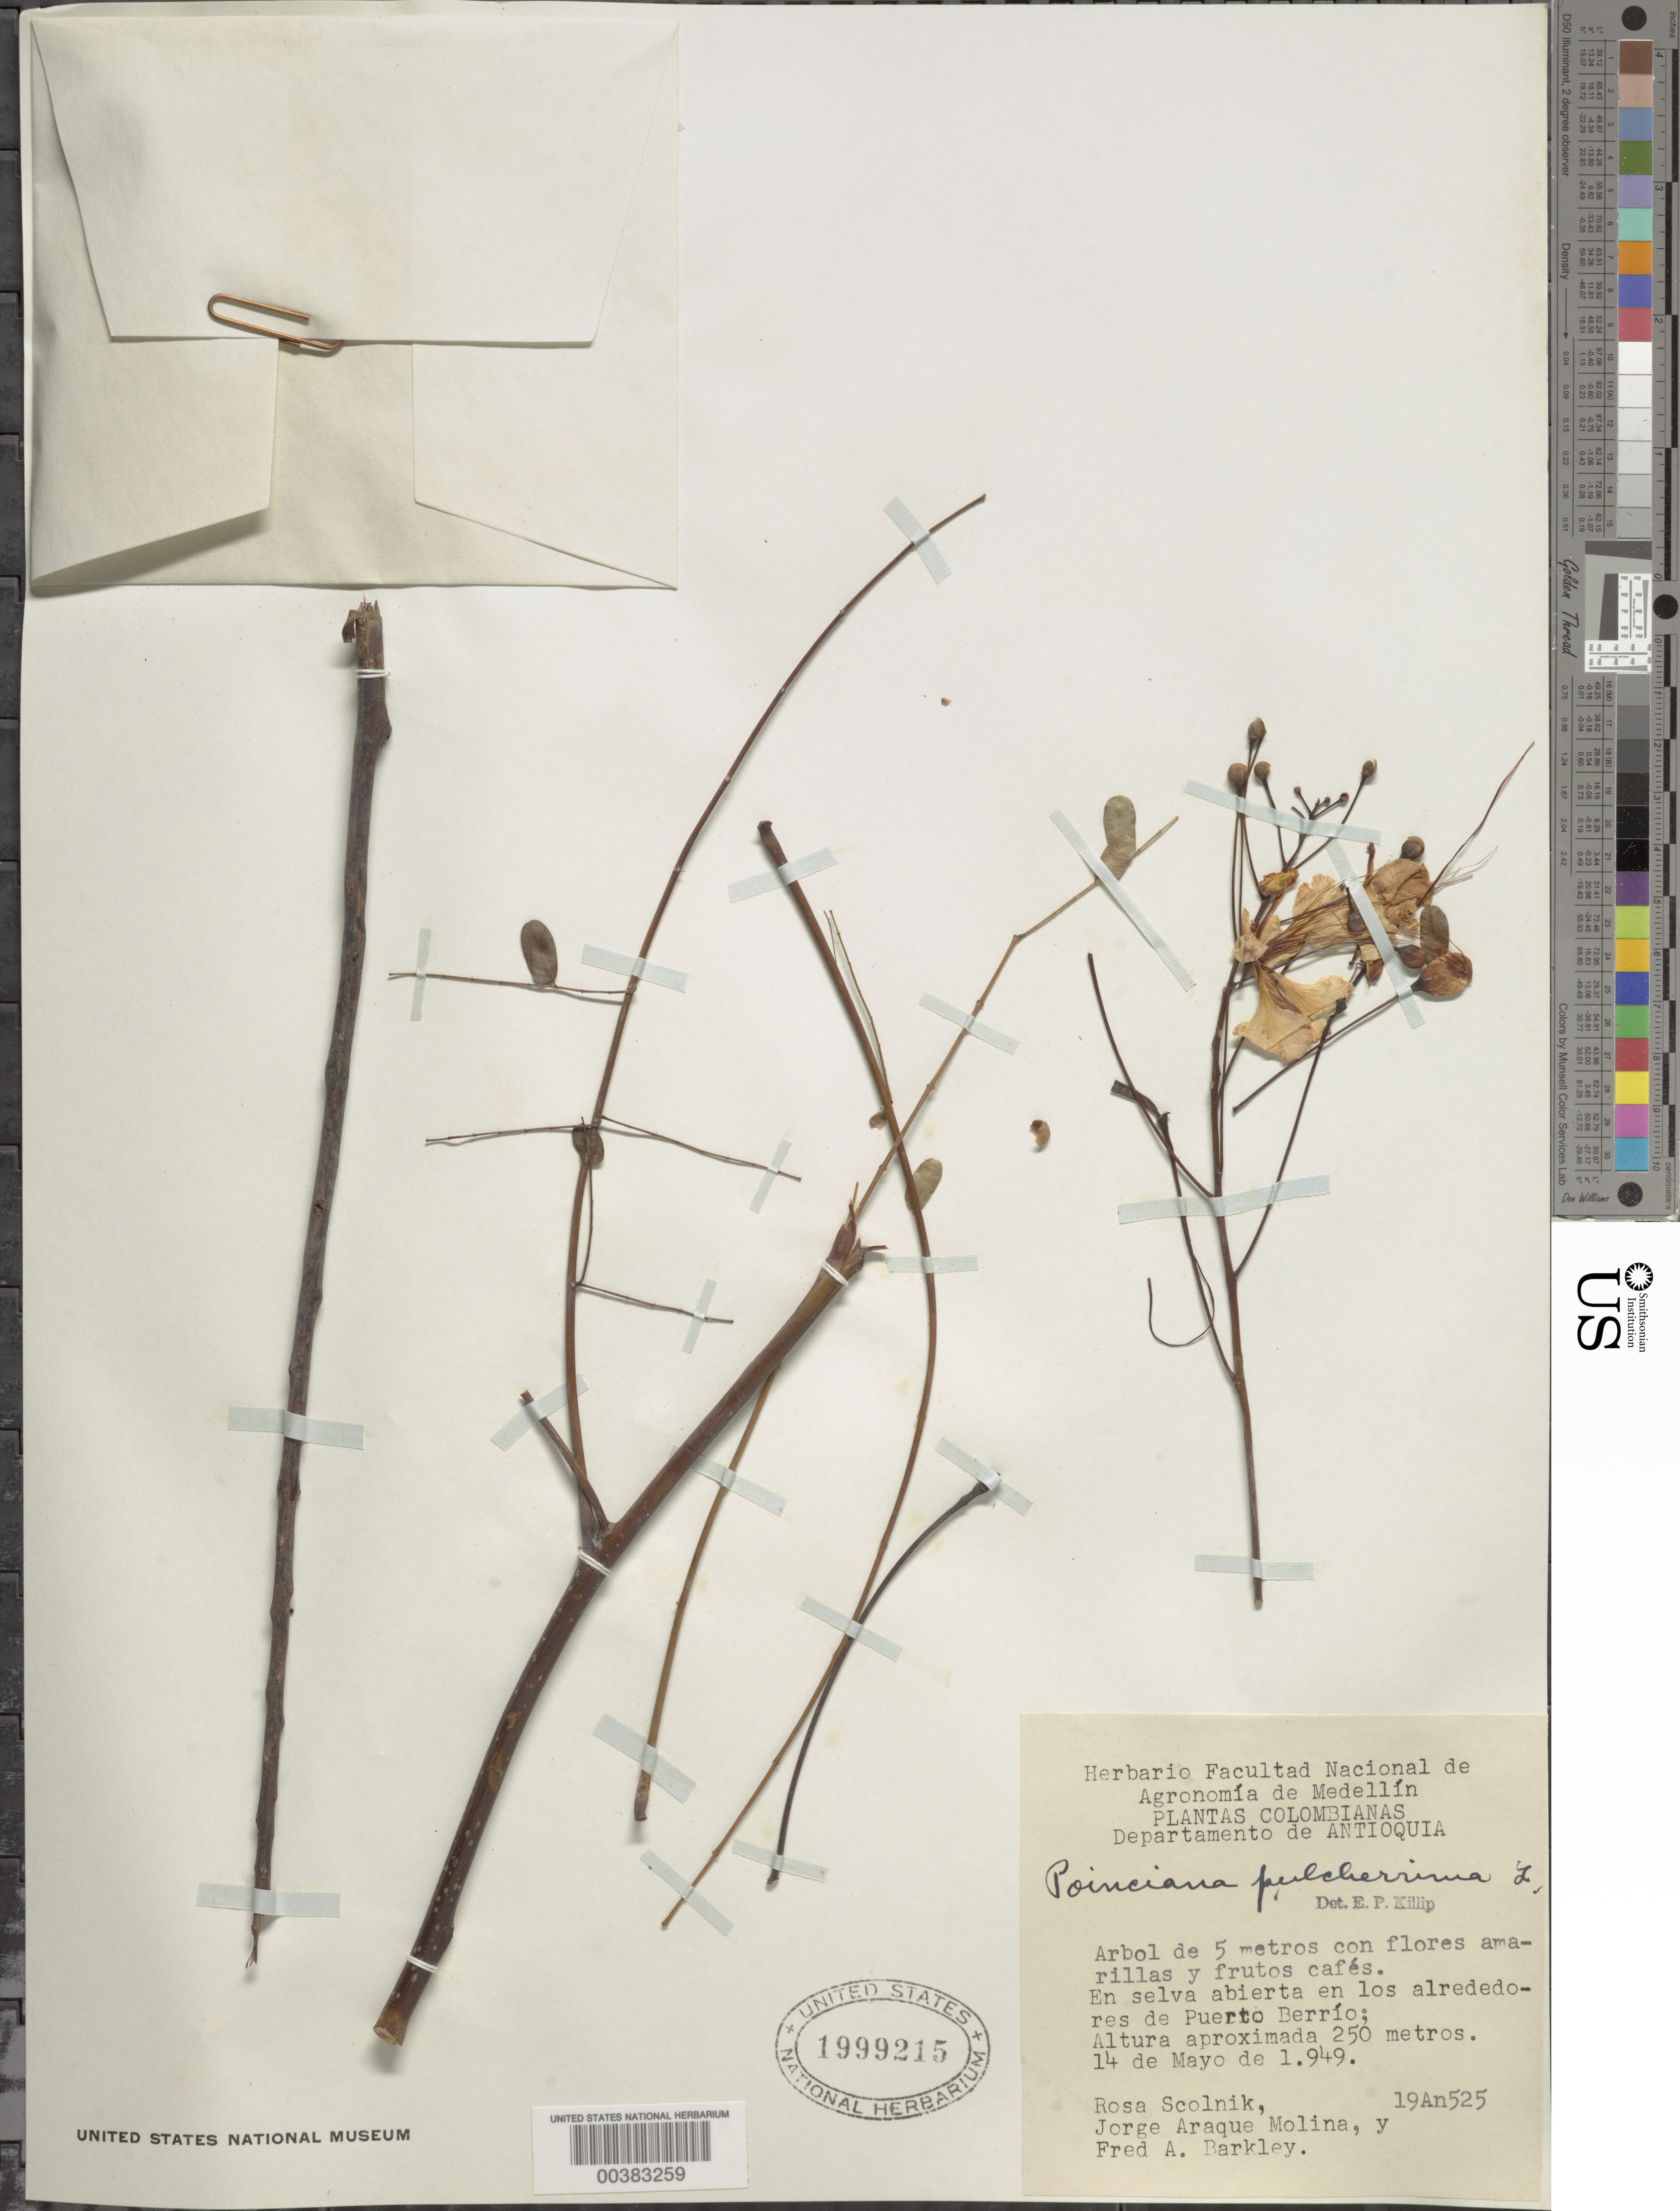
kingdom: Plantae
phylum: Tracheophyta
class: Magnoliopsida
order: Fabales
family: Fabaceae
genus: Caesalpinia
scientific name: Caesalpinia pulcherrima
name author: (L.) Sw.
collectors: R. Scolnik, J. Araque Molina & F. A. Barkley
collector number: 19an525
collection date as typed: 14 May 1949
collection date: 1949-05-14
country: Colombia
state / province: Antioquia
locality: En los Alrededores de Puerto Berrio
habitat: En selva abierta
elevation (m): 250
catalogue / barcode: US 1999215